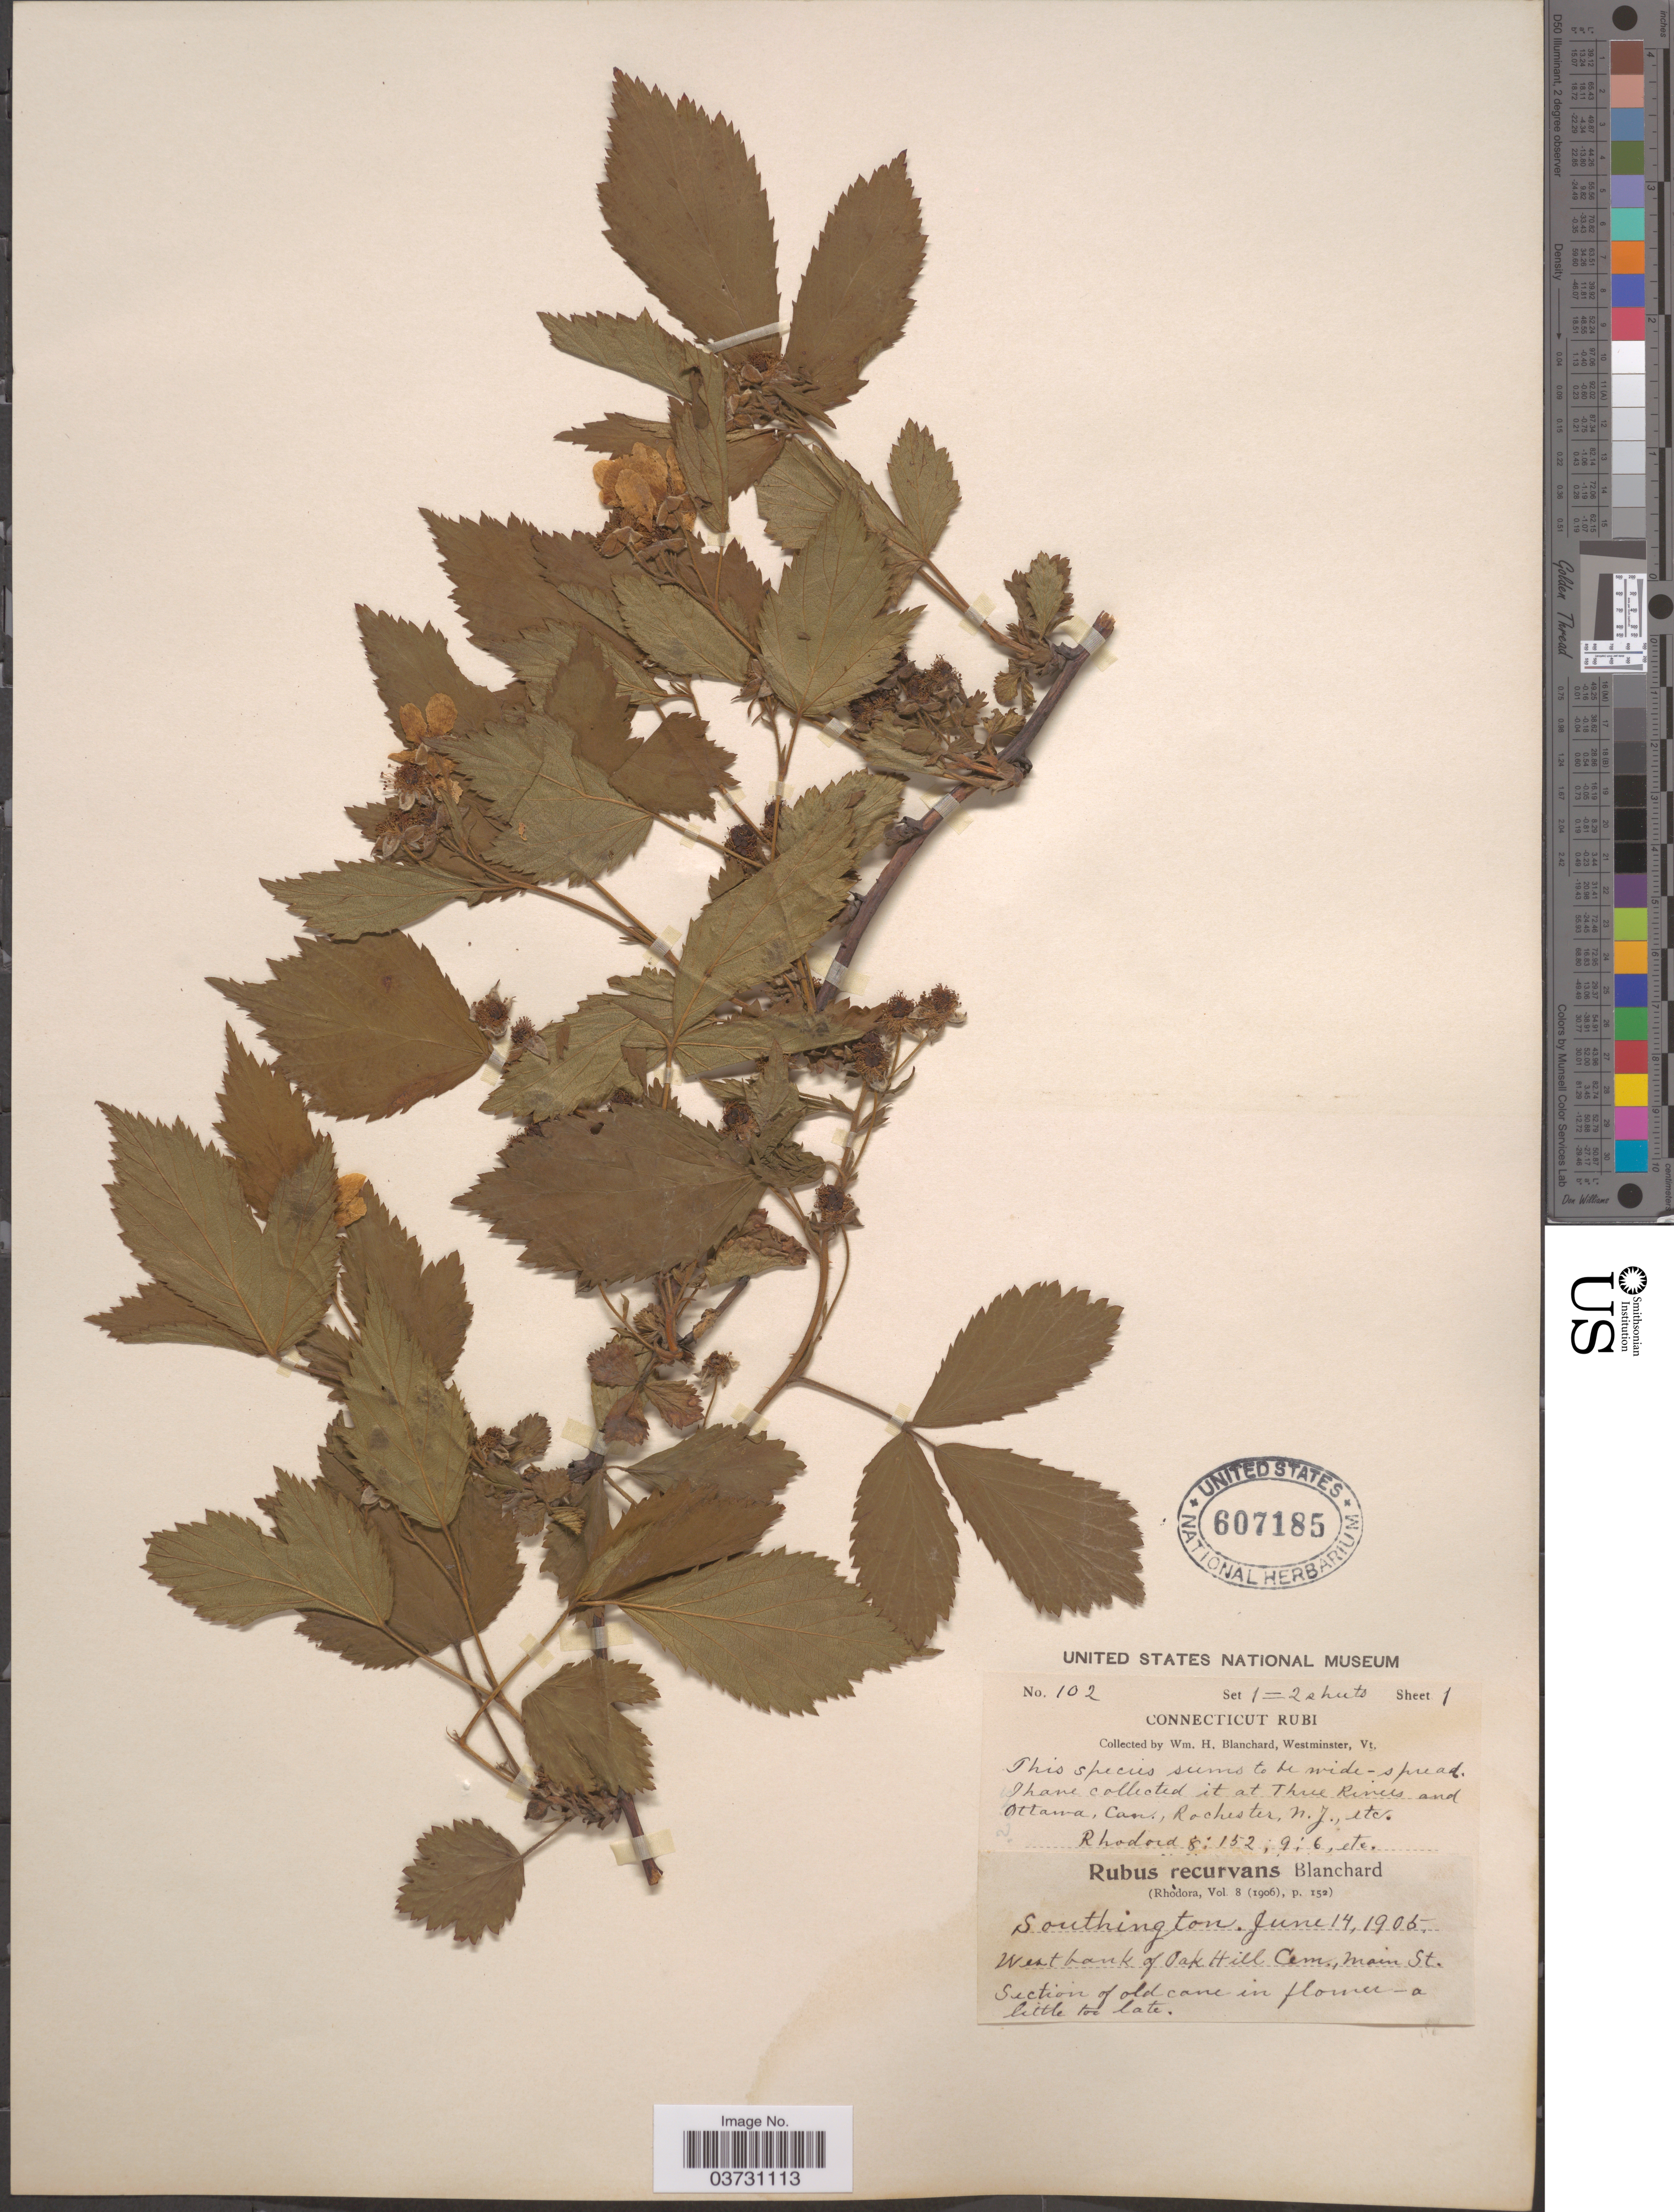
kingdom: Plantae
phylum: Tracheophyta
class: Magnoliopsida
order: Rosales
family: Rosaceae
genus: Rubus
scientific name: Rubus recurvans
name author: Blanch.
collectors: W. H. Blanchard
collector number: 102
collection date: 1905-06-14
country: United States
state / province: Connecticut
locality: Three Rivers and Ottawa, Cans, Rochester, N. J. etc. Southington. West bank of Oak Hill Cem., Main St.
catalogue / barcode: US 607185